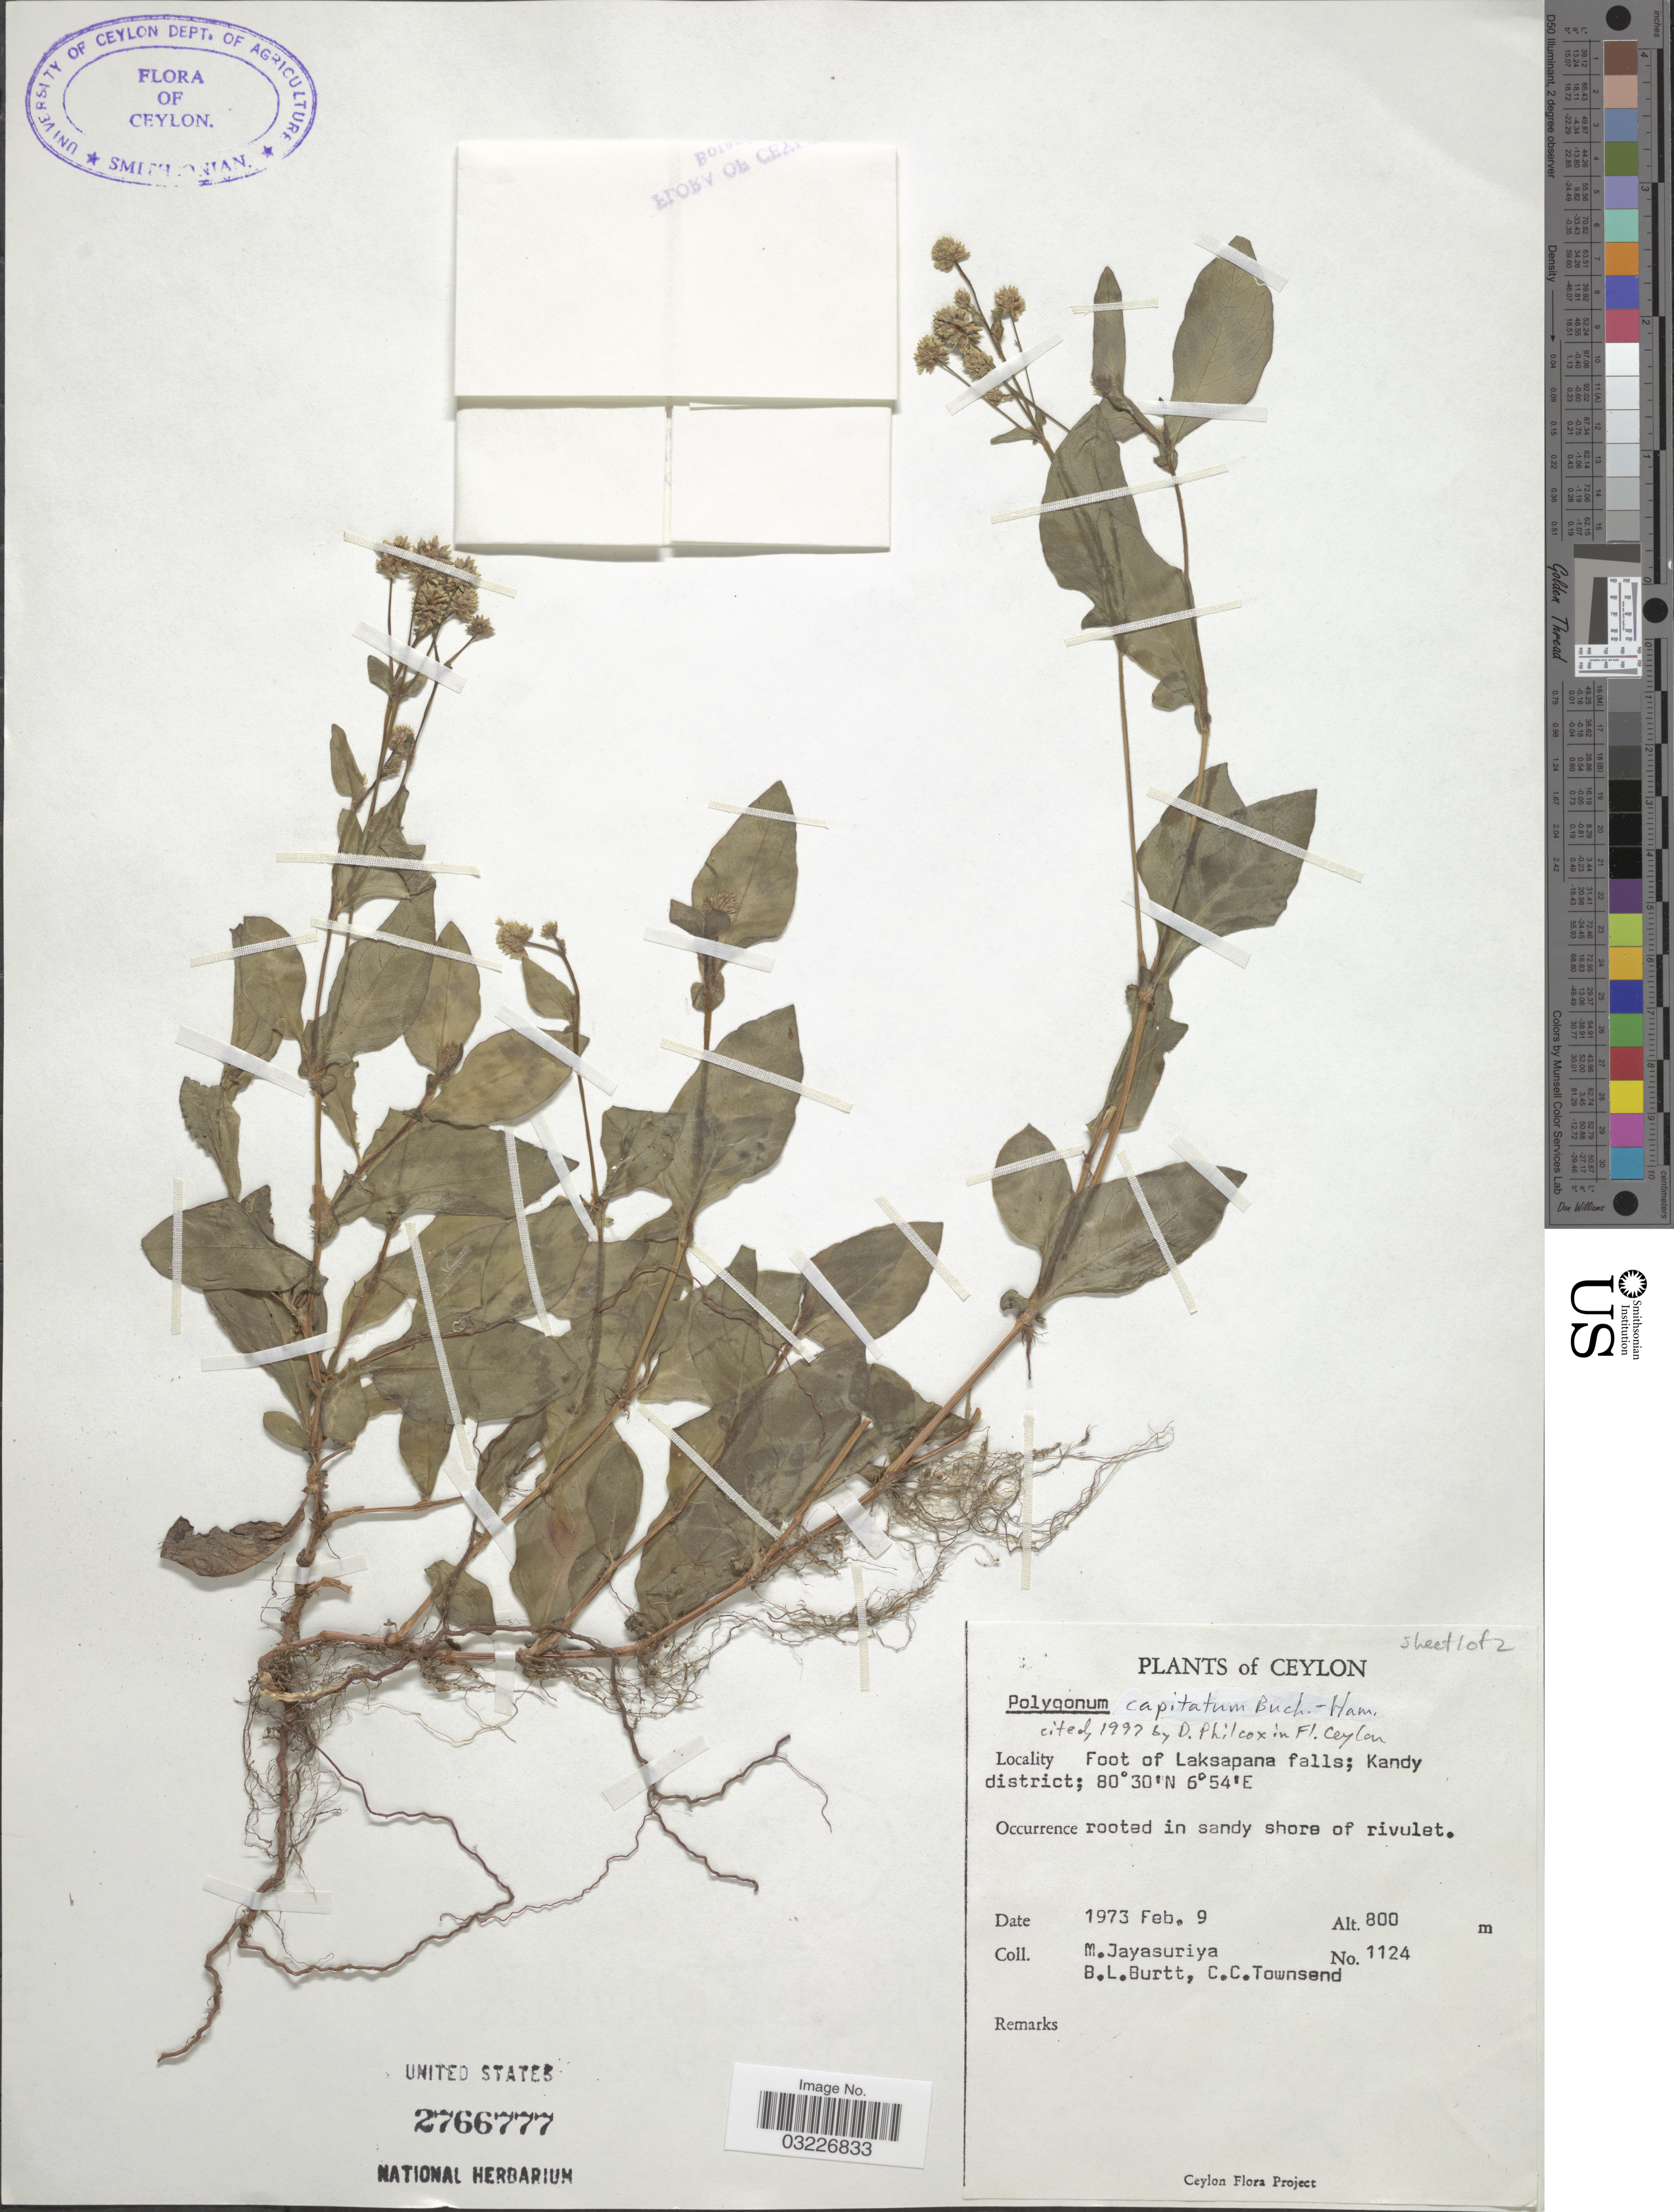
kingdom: Plantae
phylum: Tracheophyta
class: Magnoliopsida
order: Caryophyllales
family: Polygonaceae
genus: Polygonum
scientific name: Polygonum capitatum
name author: Buch.-Ham. ex D. Don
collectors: M. Jayasuriya, B. L. Burtt & C. C. Townsend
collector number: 1124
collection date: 1973-02-09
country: Sri Lanka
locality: Ceylon. Foot of Laksapana falls; Kandy district.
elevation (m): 800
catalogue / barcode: US 2766777